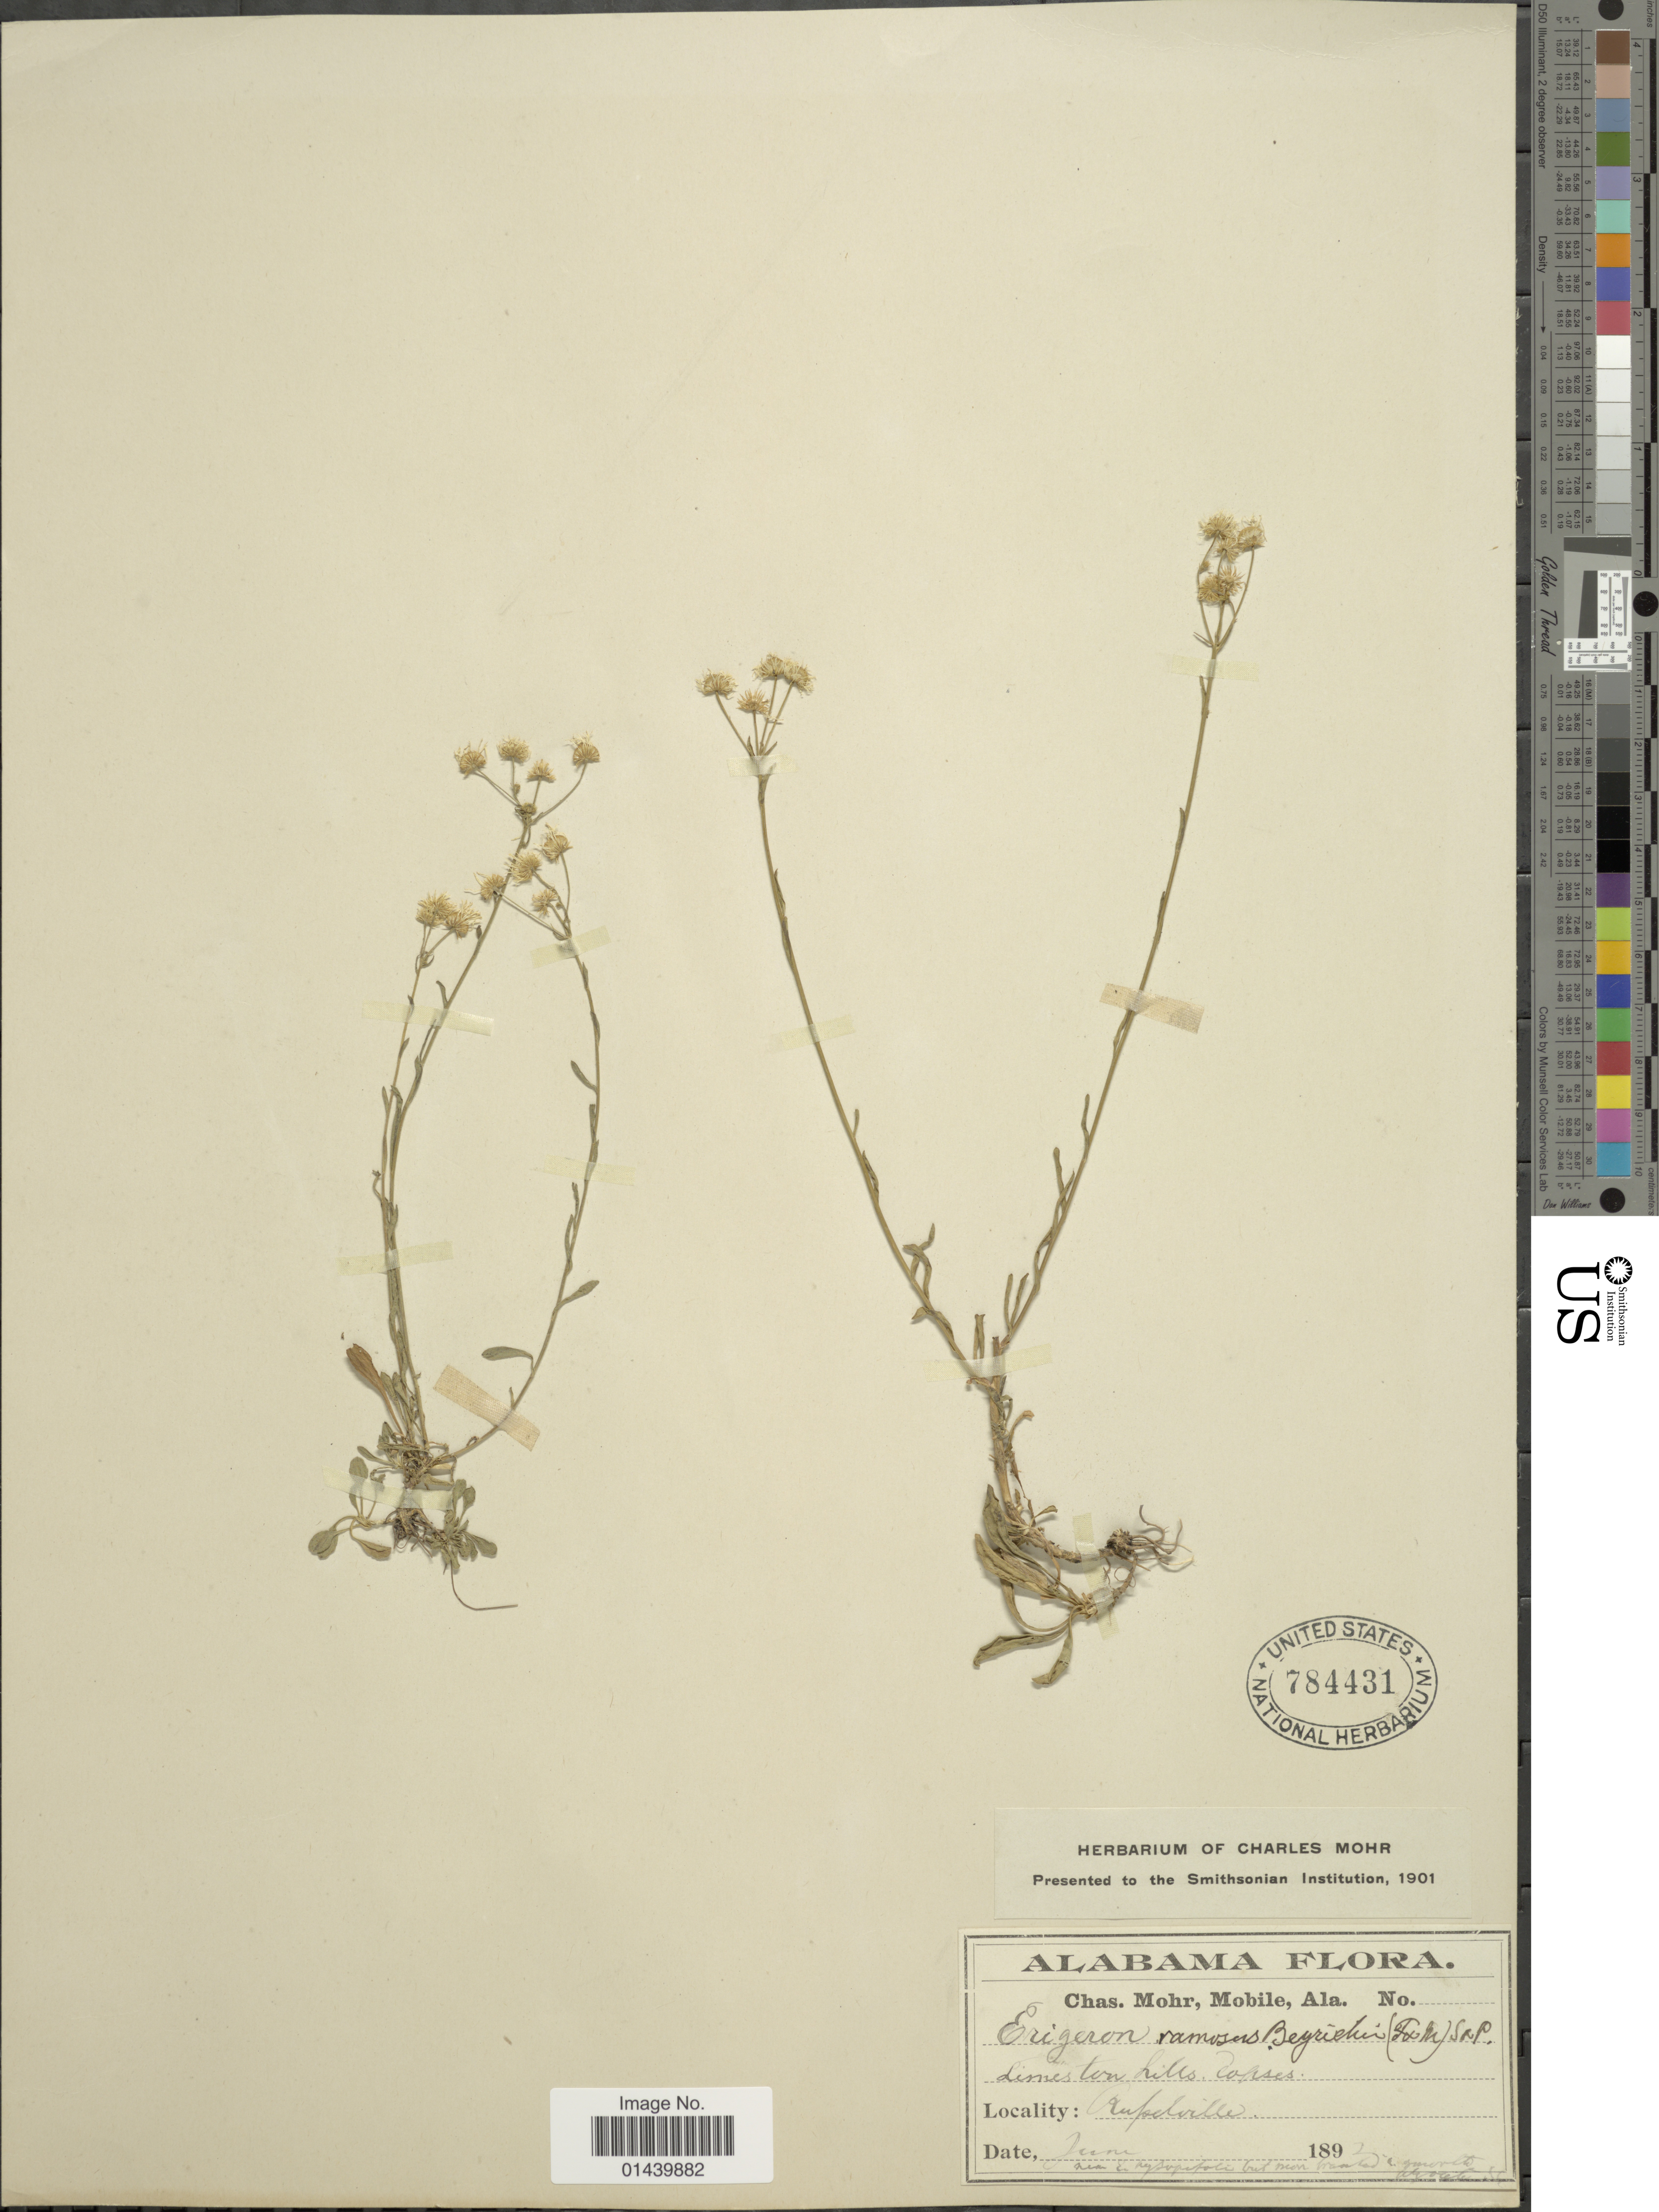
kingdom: Plantae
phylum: Tracheophyta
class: Magnoliopsida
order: Asterales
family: Asteraceae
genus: Erigeron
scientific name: Erigeron strigosus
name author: Muhl. ex Willd.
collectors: Mohr, C. T. (herbarium)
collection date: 1892-06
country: United States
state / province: Alabama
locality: Russelville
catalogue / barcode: US 784431